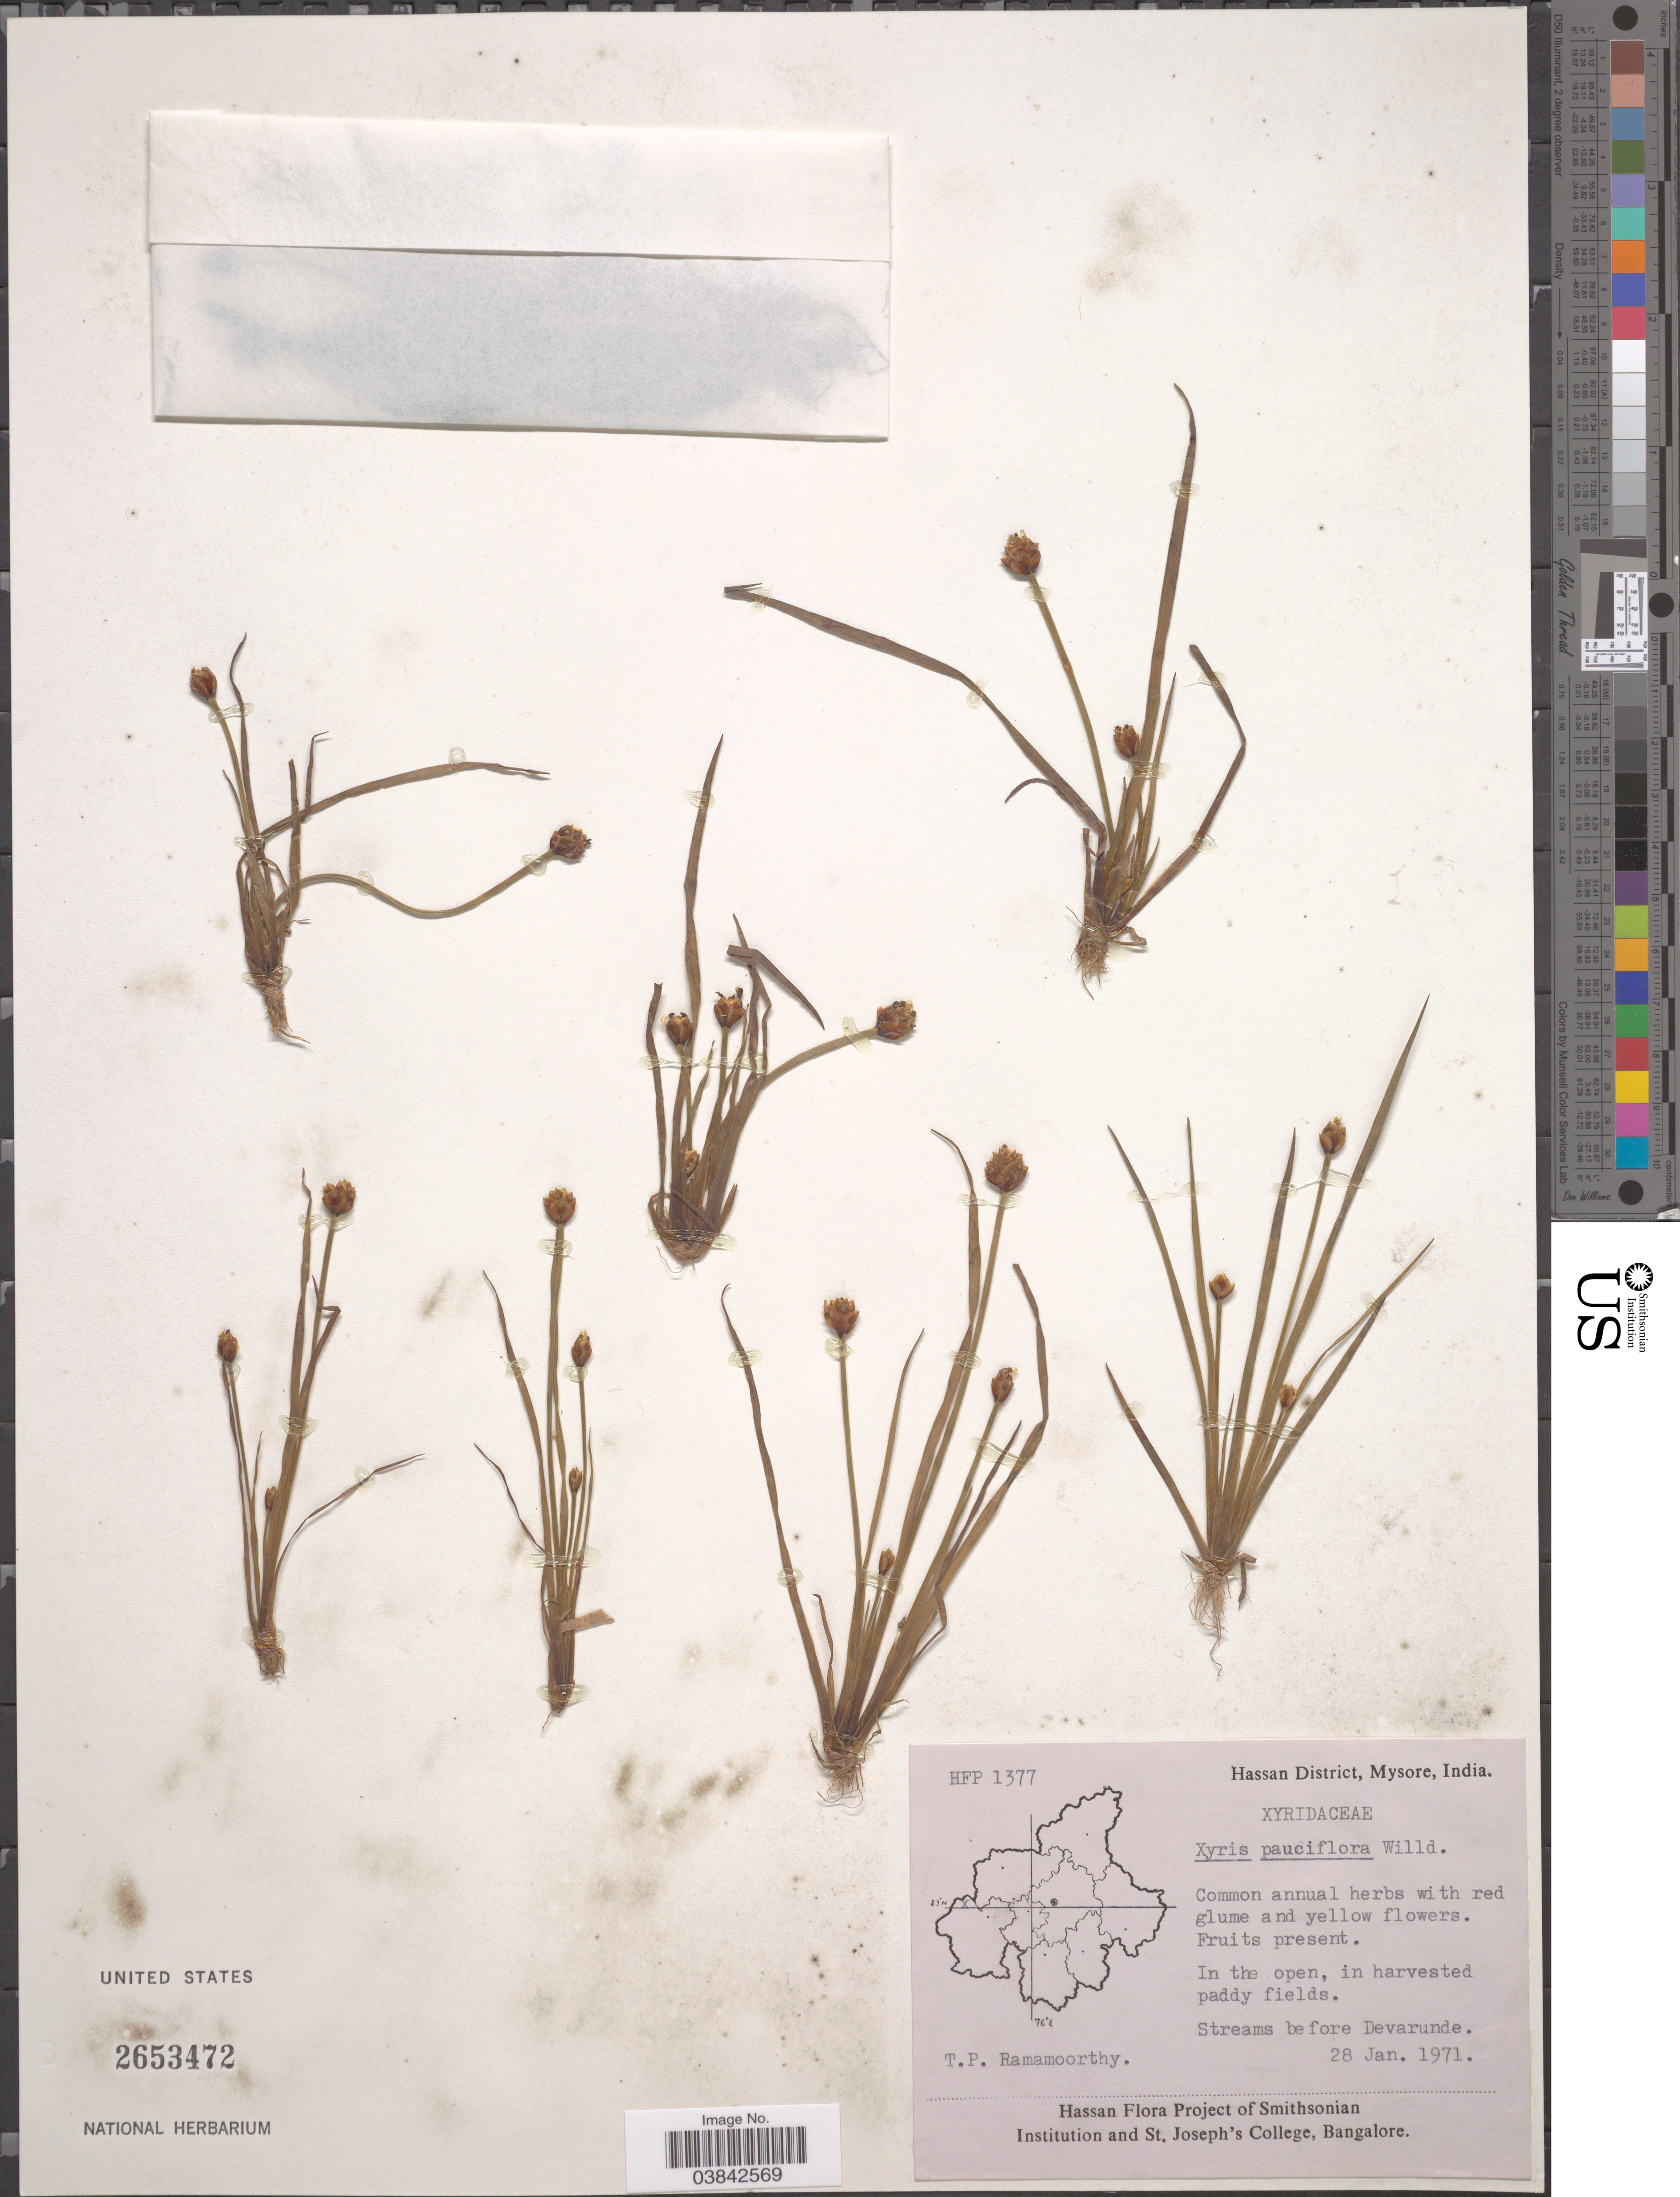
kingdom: Plantae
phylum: Tracheophyta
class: Liliopsida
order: Poales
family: Xyridaceae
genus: Xyris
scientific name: Xyris pauciflora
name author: Willd.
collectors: T. P. Ramamoorthy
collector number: HFP 1377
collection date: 1971-01-28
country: India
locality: Hassan District, Mysore. Streams before Devarunde.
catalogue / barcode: US 2653472